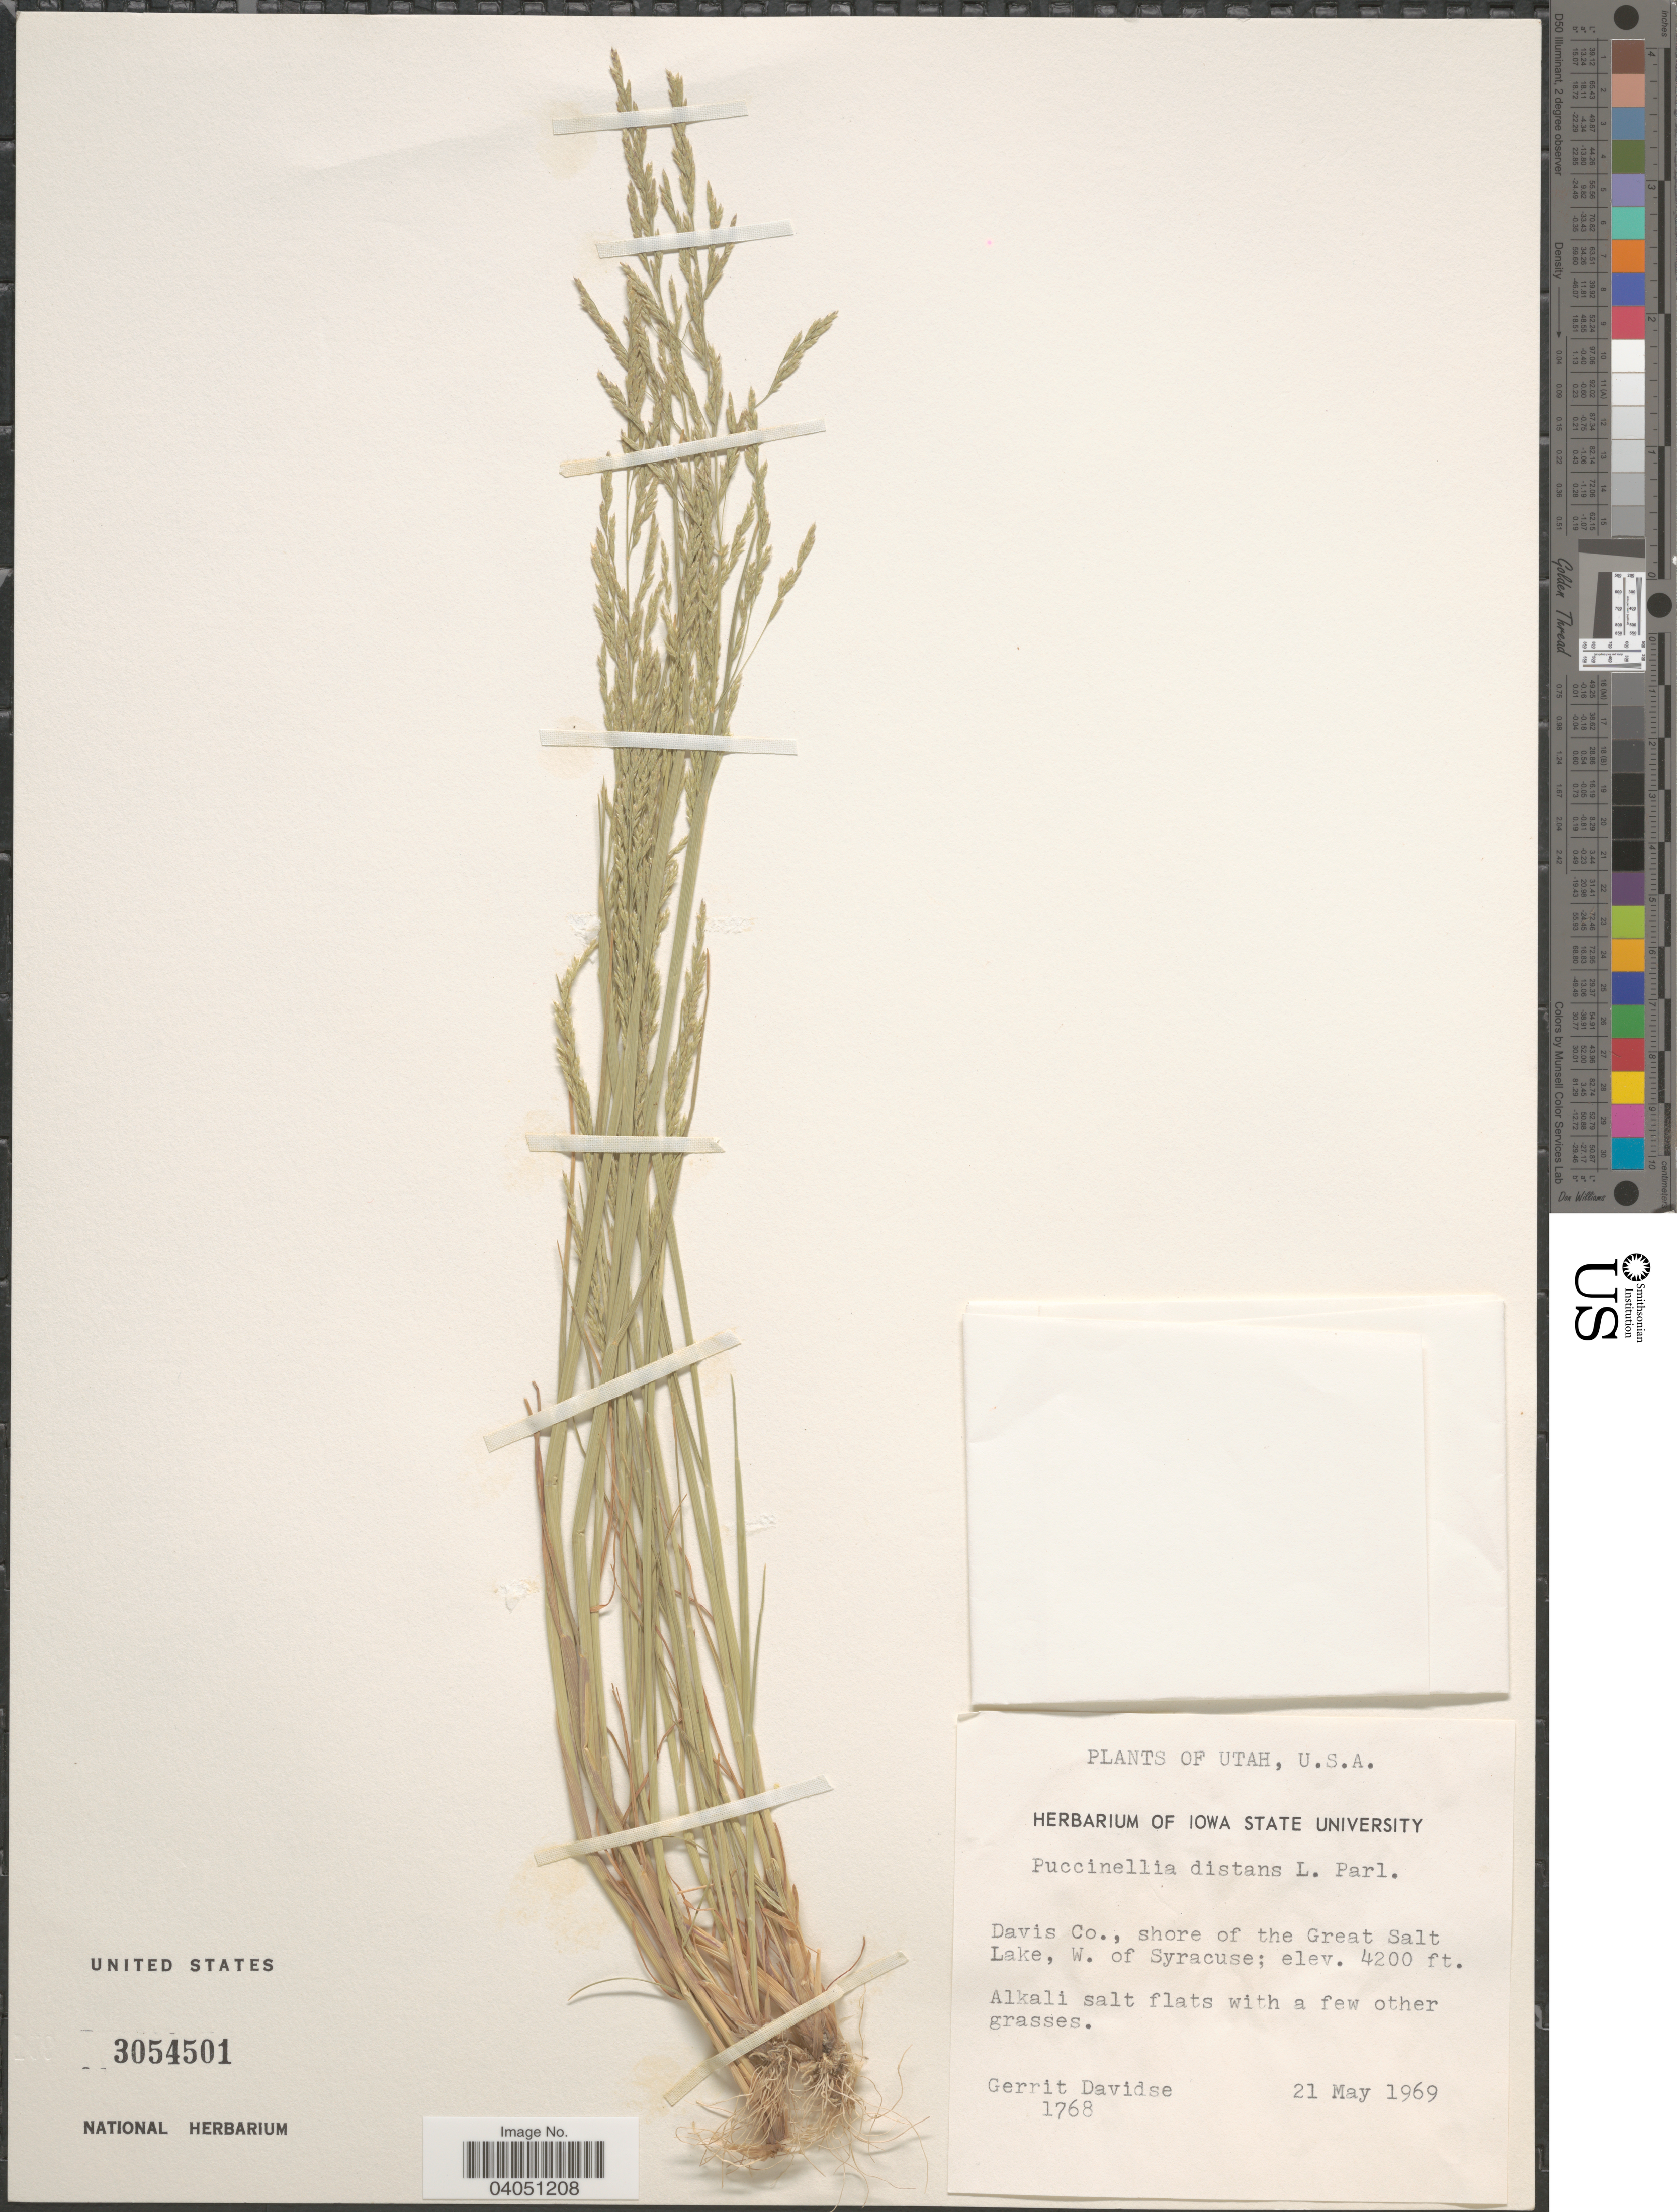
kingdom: Plantae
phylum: Tracheophyta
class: Liliopsida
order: Poales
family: Poaceae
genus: Puccinellia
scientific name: Puccinellia distans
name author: (Jacq.) Parl.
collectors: G. Davidse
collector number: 1768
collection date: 1969-05-21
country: United States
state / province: Utah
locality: Davis Co., shore of the Great Salt Lake, W. of Syracuse.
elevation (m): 1280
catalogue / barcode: US 3054501